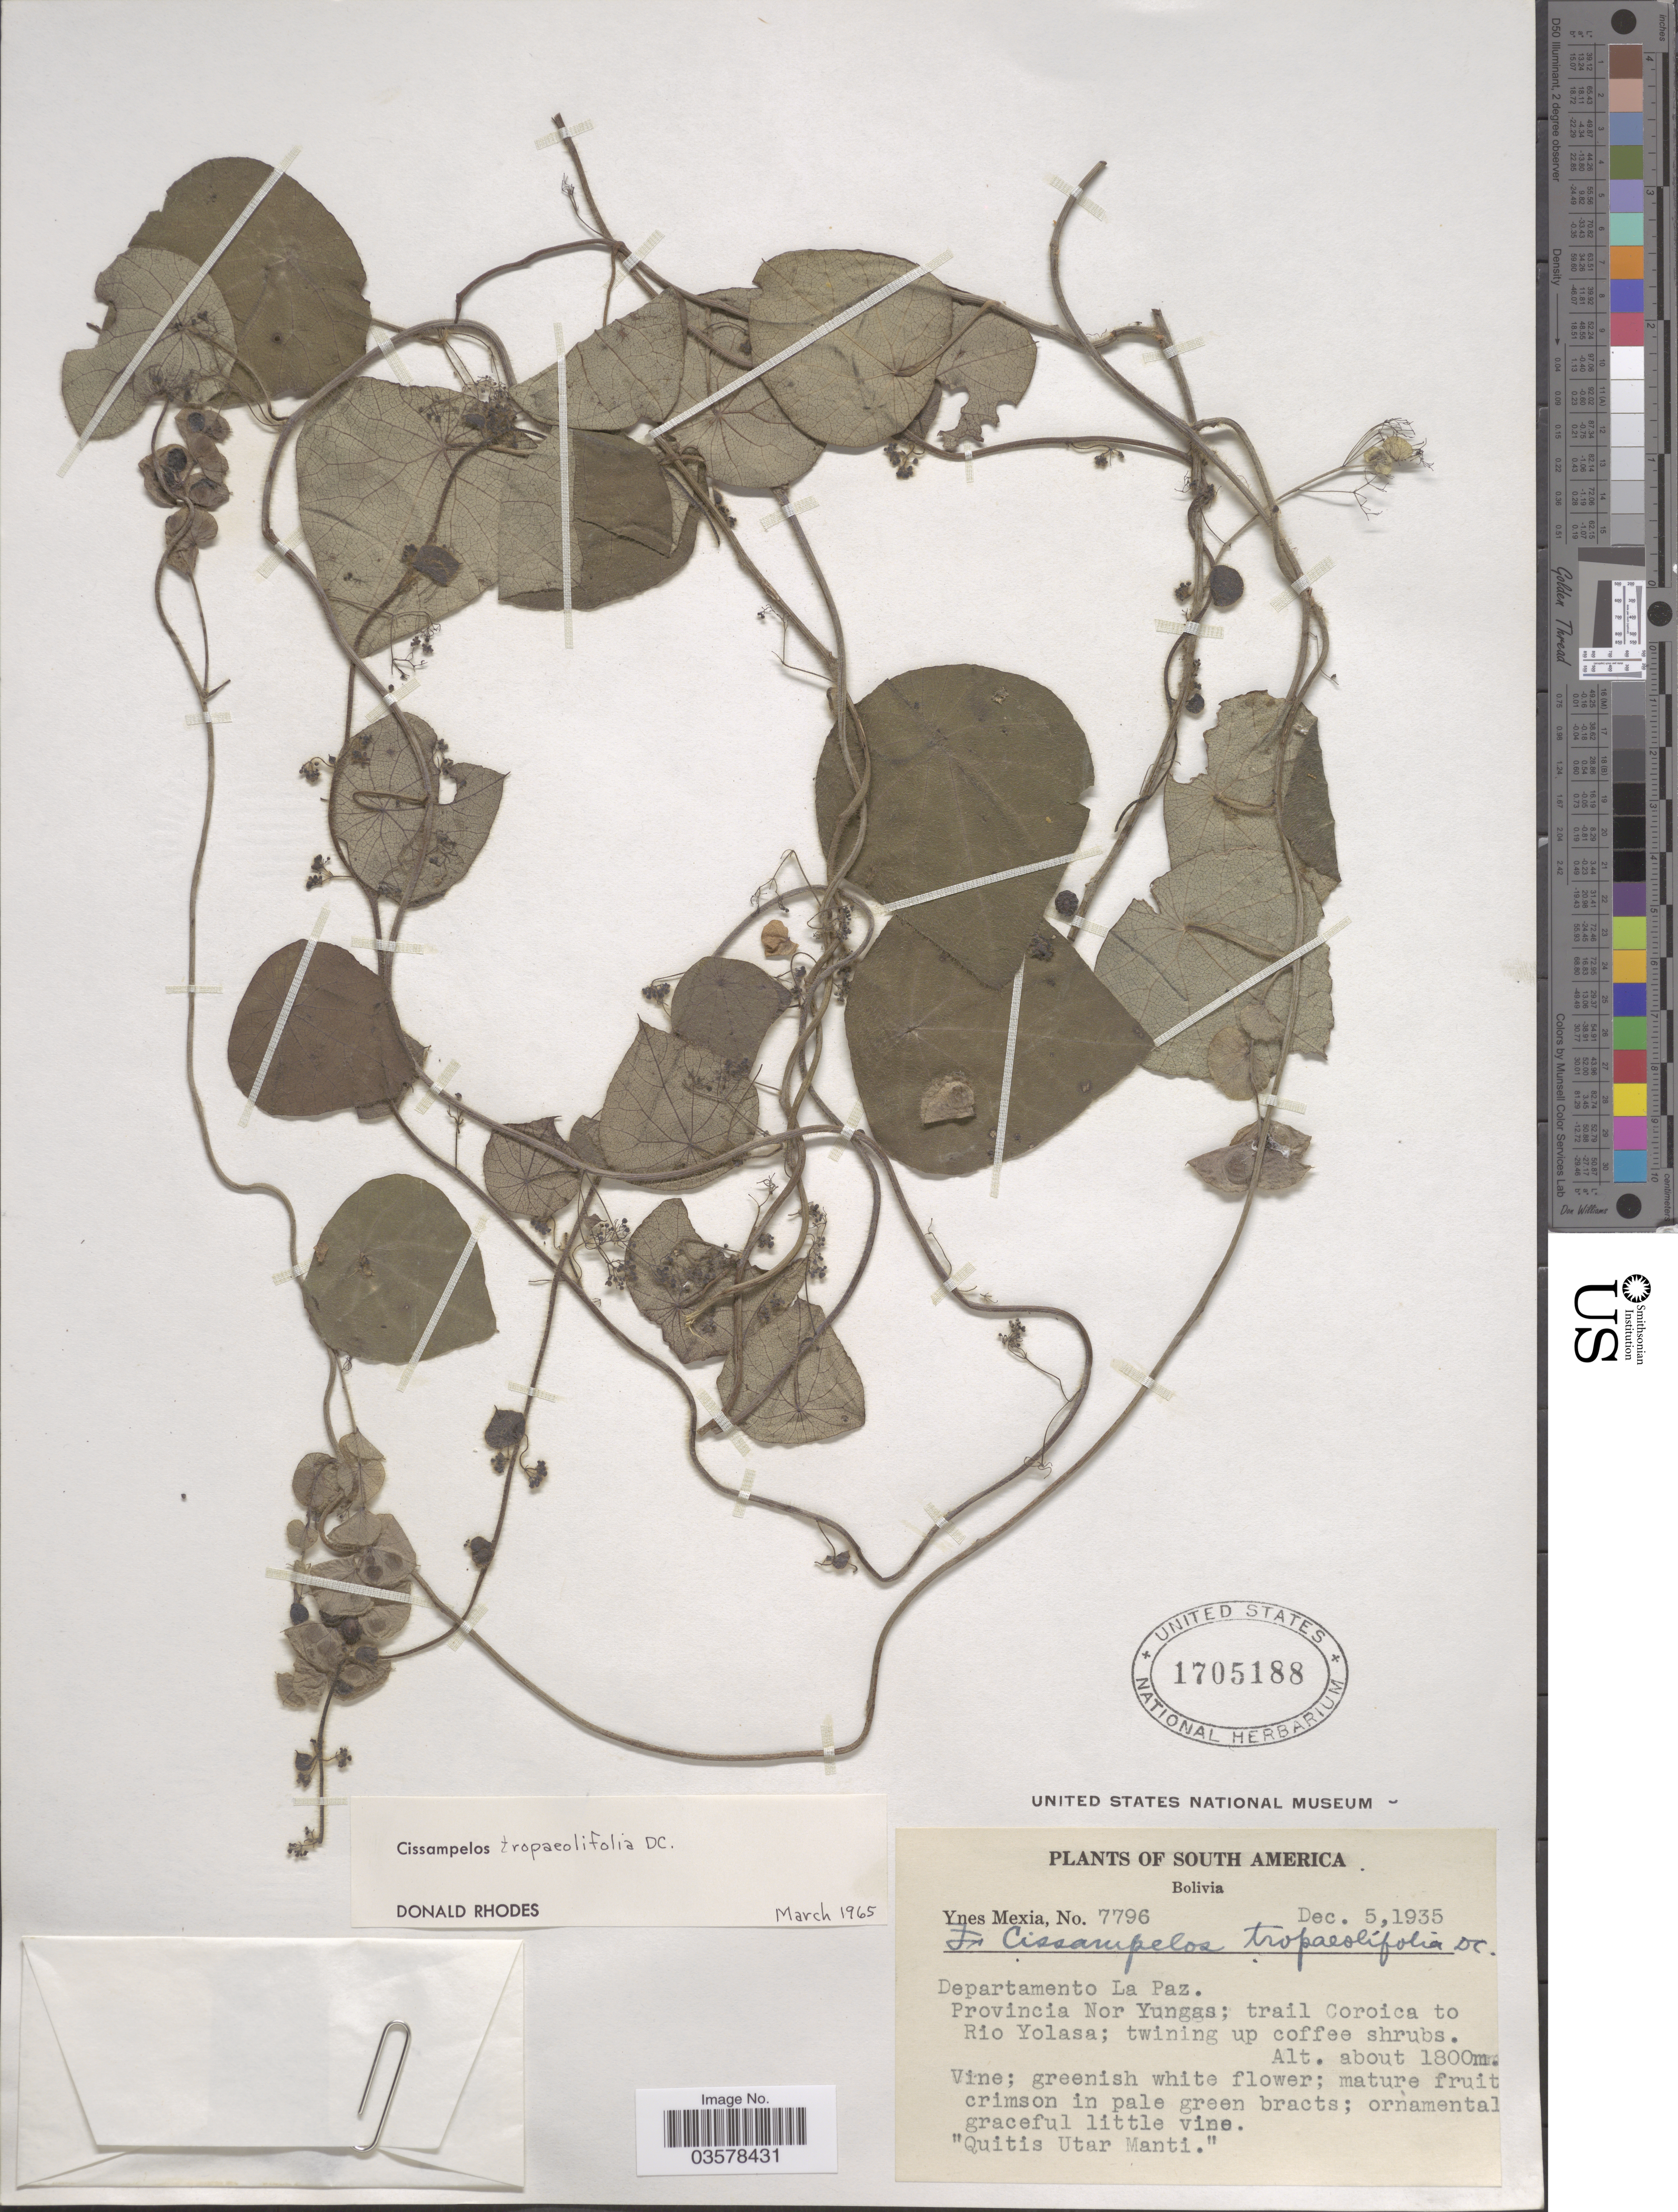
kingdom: Plantae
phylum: Tracheophyta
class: Magnoliopsida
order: Ranunculales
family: Menispermaceae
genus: Cissampelos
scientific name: Cissampelos tropaeolifolia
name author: DC.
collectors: Y. Mexia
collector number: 7796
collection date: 1935-12-05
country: Bolivia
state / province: La Paz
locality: Departamento La Paz. Provincia Nor Yungas; trail Coroica to Rio Yolasa.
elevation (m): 1800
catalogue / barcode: US 1705188